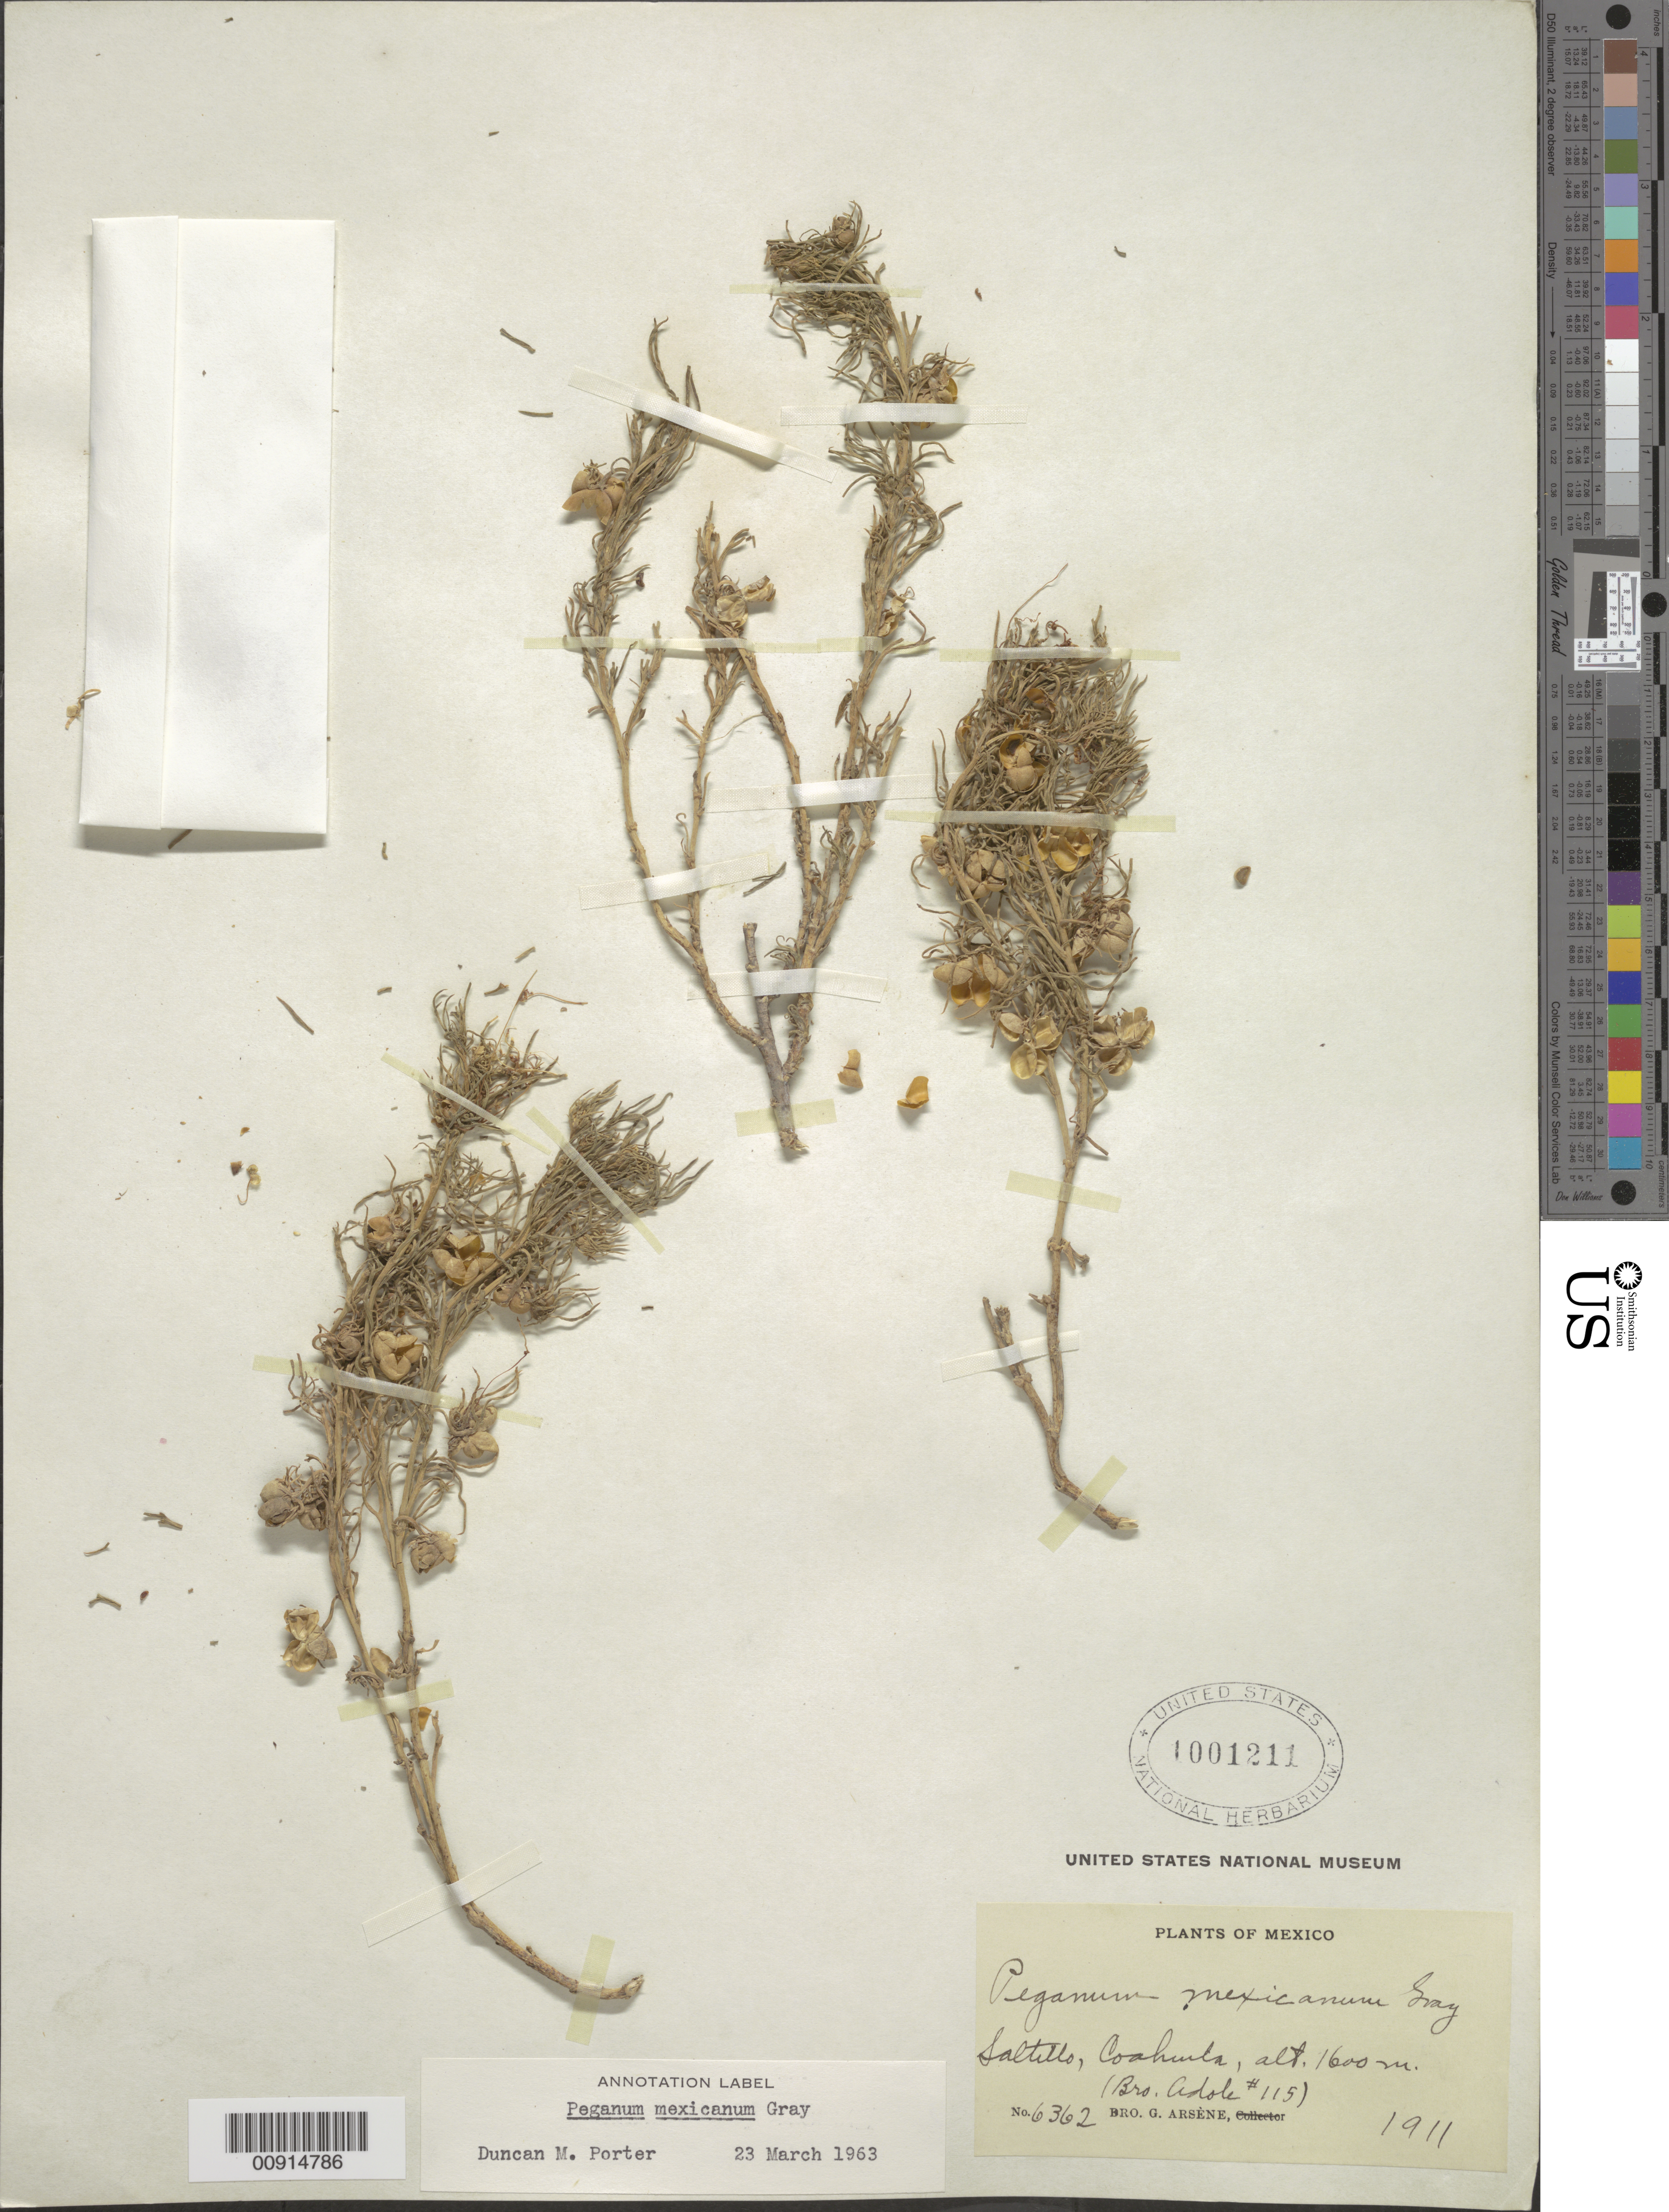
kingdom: Plantae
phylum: Tracheophyta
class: Magnoliopsida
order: Sapindales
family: Tetradiclidaceae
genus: Peganum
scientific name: Peganum mexicanum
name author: A. Gray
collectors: Bro. Adole & Bro. G. Arsène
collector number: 115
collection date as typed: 1911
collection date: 1911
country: Mexico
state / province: Coahuila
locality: Saltillo, Coahuila.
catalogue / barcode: US 1001211